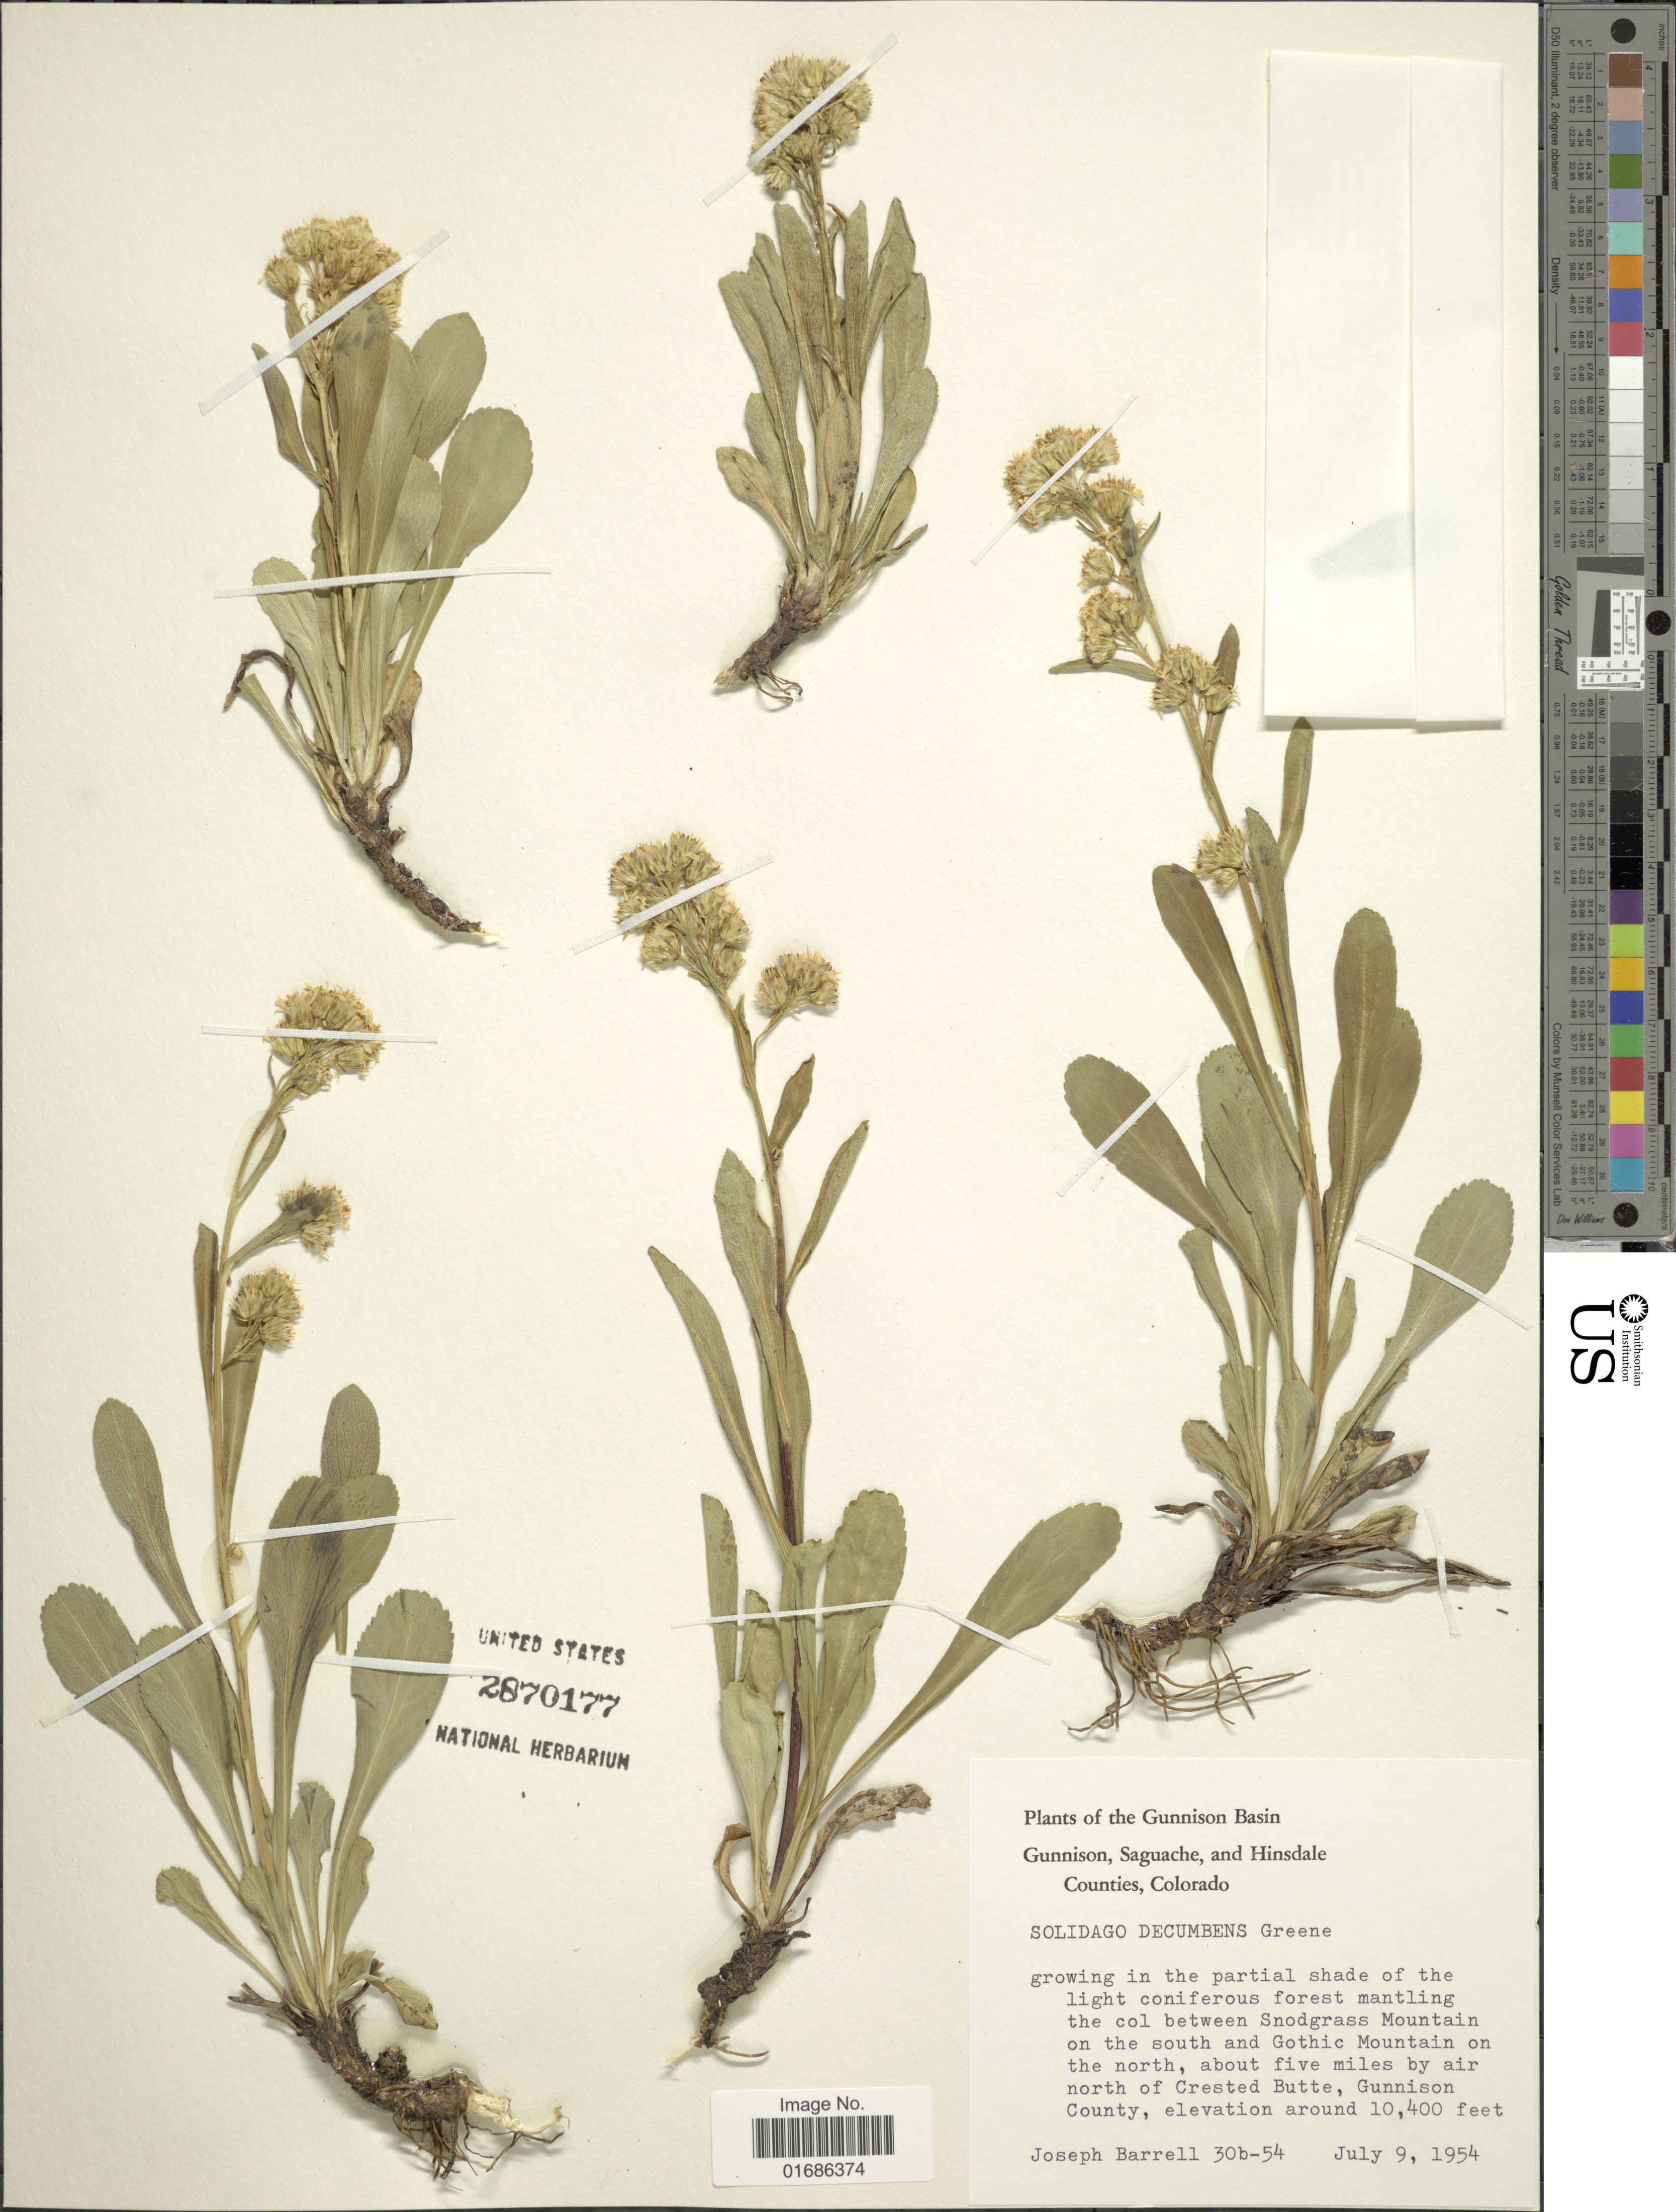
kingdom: Plantae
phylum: Tracheophyta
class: Magnoliopsida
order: Asterales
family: Asteraceae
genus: Solidago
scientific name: Solidago decumbens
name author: Greene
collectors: J. Barrell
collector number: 30b-54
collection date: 1954-07-09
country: United States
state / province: Colorado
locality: Gunnison Basin Gunnison, Saguache, and Hinsdale Counties, growing on the partial shade of the light coniferous forest mantling the col between Snodgrass Mountain on the south and the Gothic Mountain on the north, about five miles by air north of Crested Butte, Gunnison County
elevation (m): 3170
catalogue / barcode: US 2870177